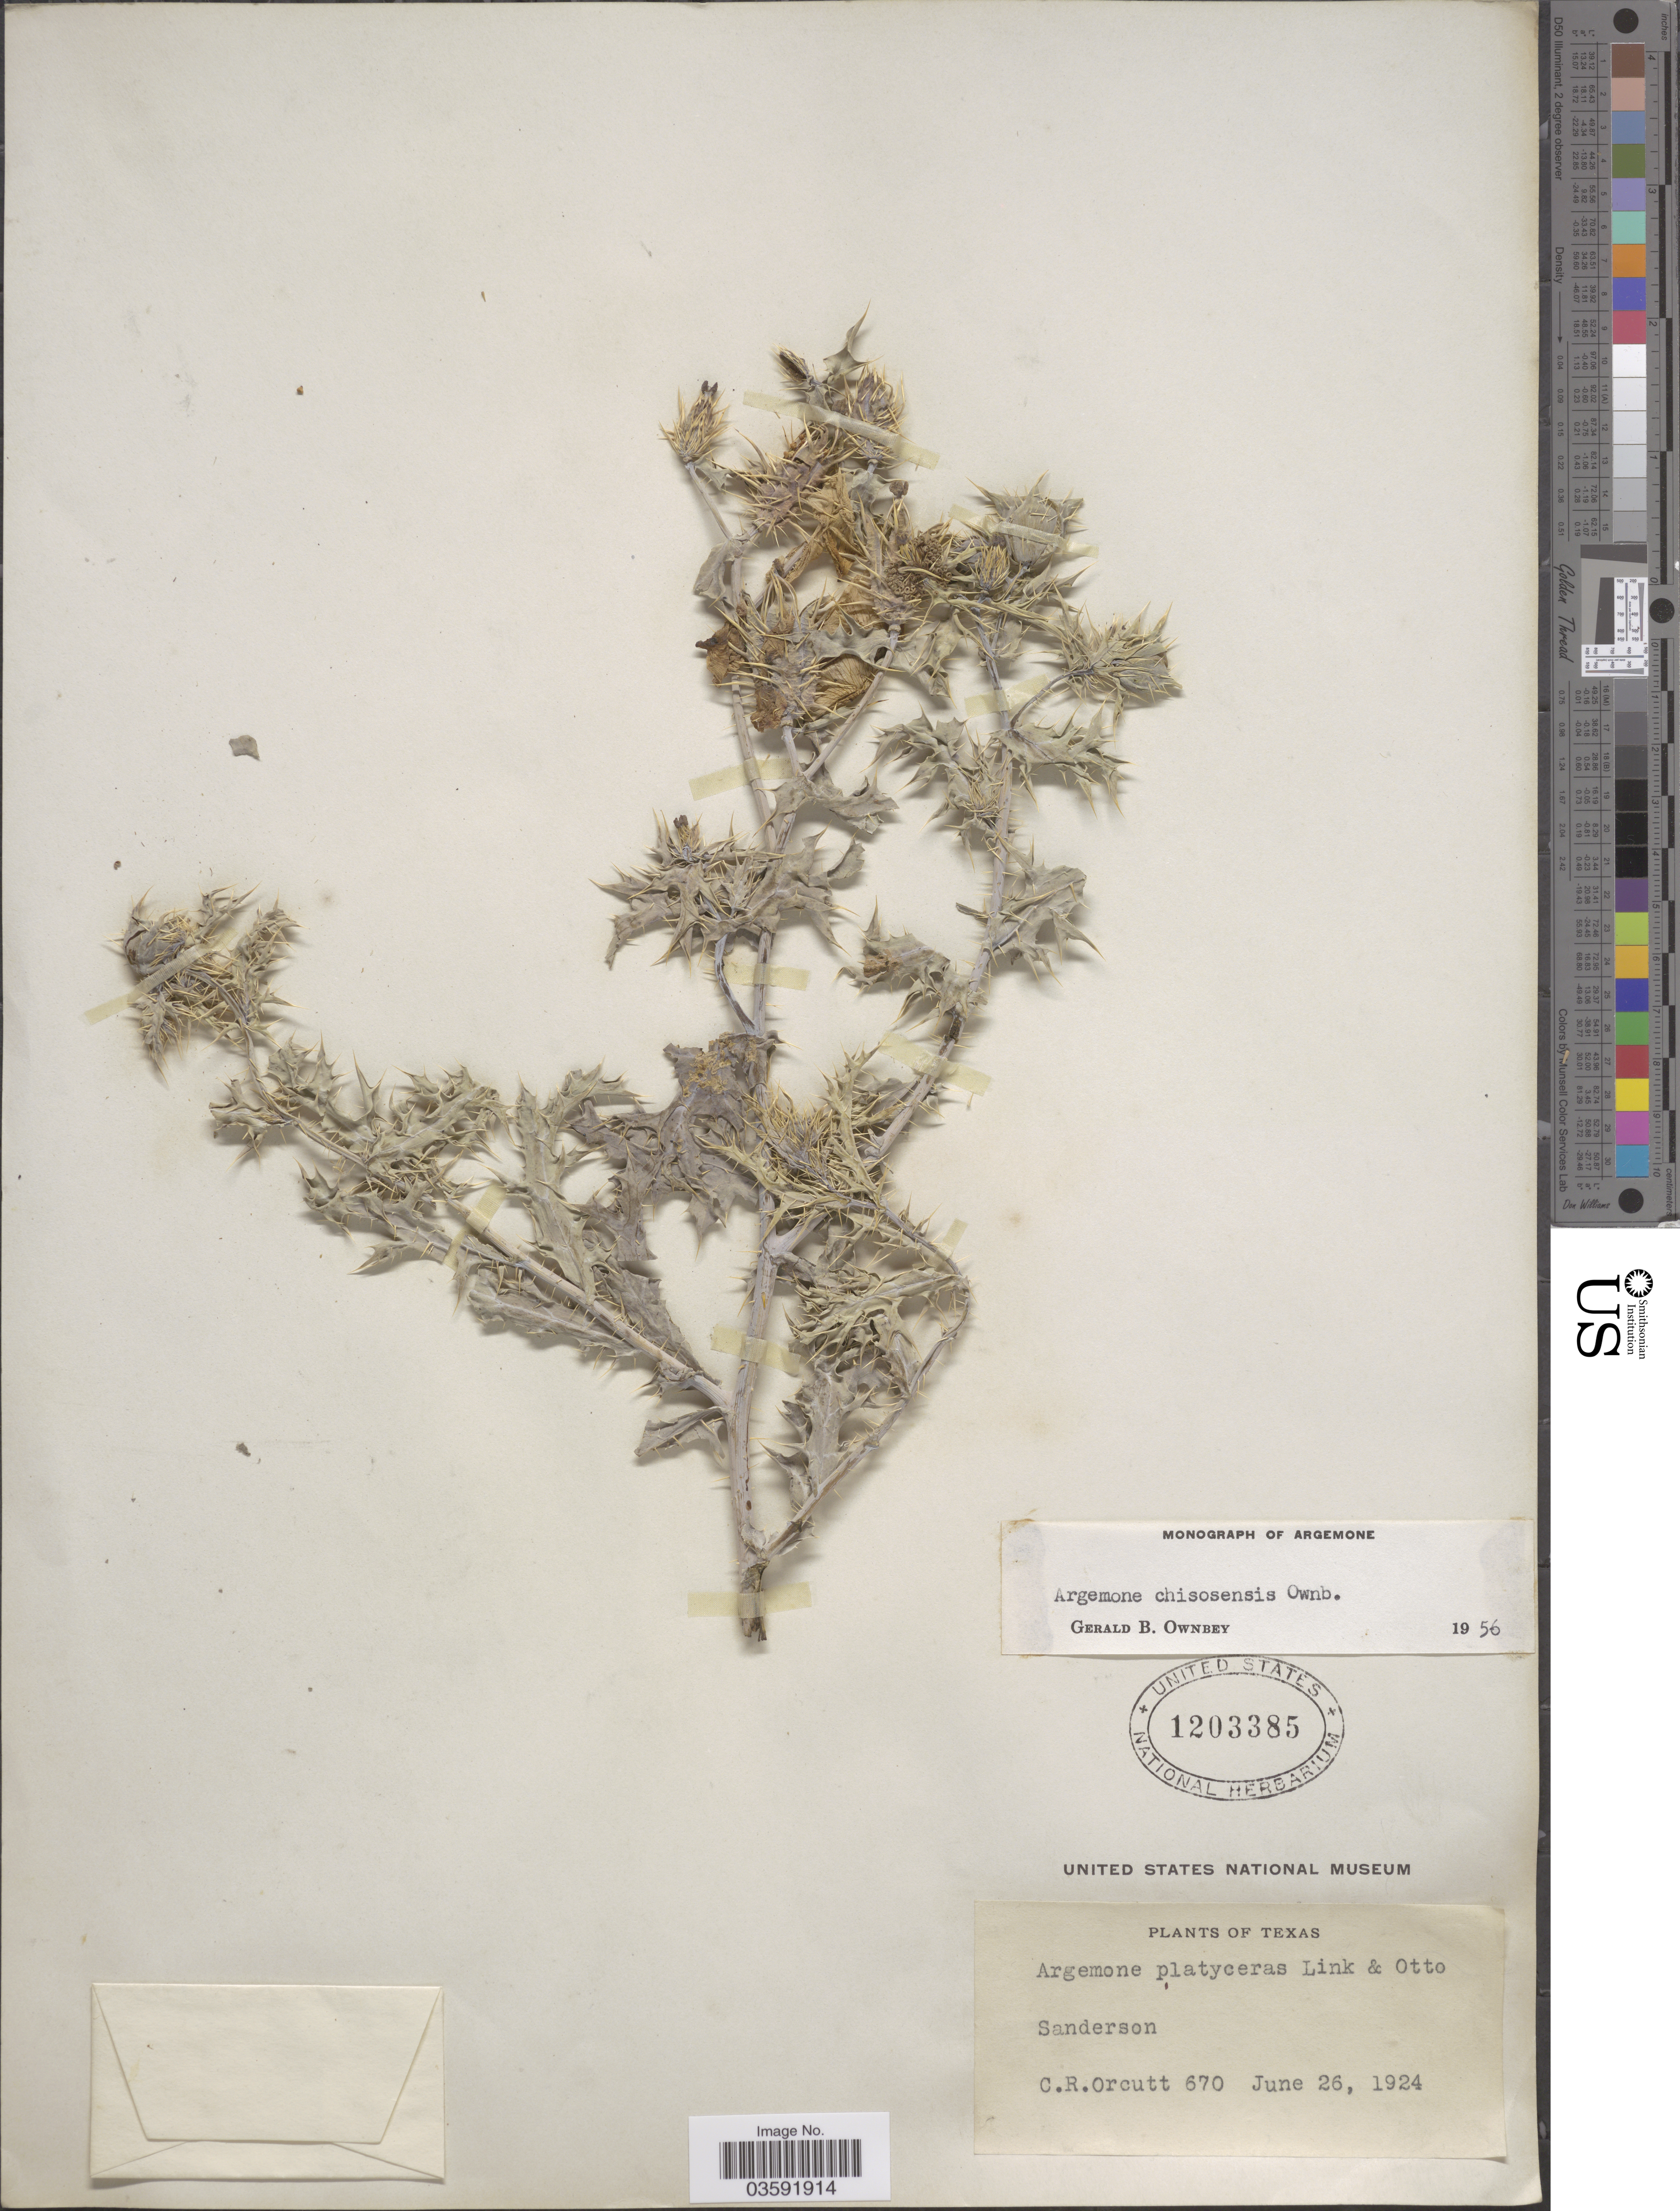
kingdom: Plantae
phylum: Tracheophyta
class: Magnoliopsida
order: Ranunculales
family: Papaveraceae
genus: Argemone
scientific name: Argemone chisosensis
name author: G.B. Ownbey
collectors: C. R. Orcutt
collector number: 670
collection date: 1924-06-26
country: United States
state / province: Texas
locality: Sanderson.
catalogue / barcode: US 1203385